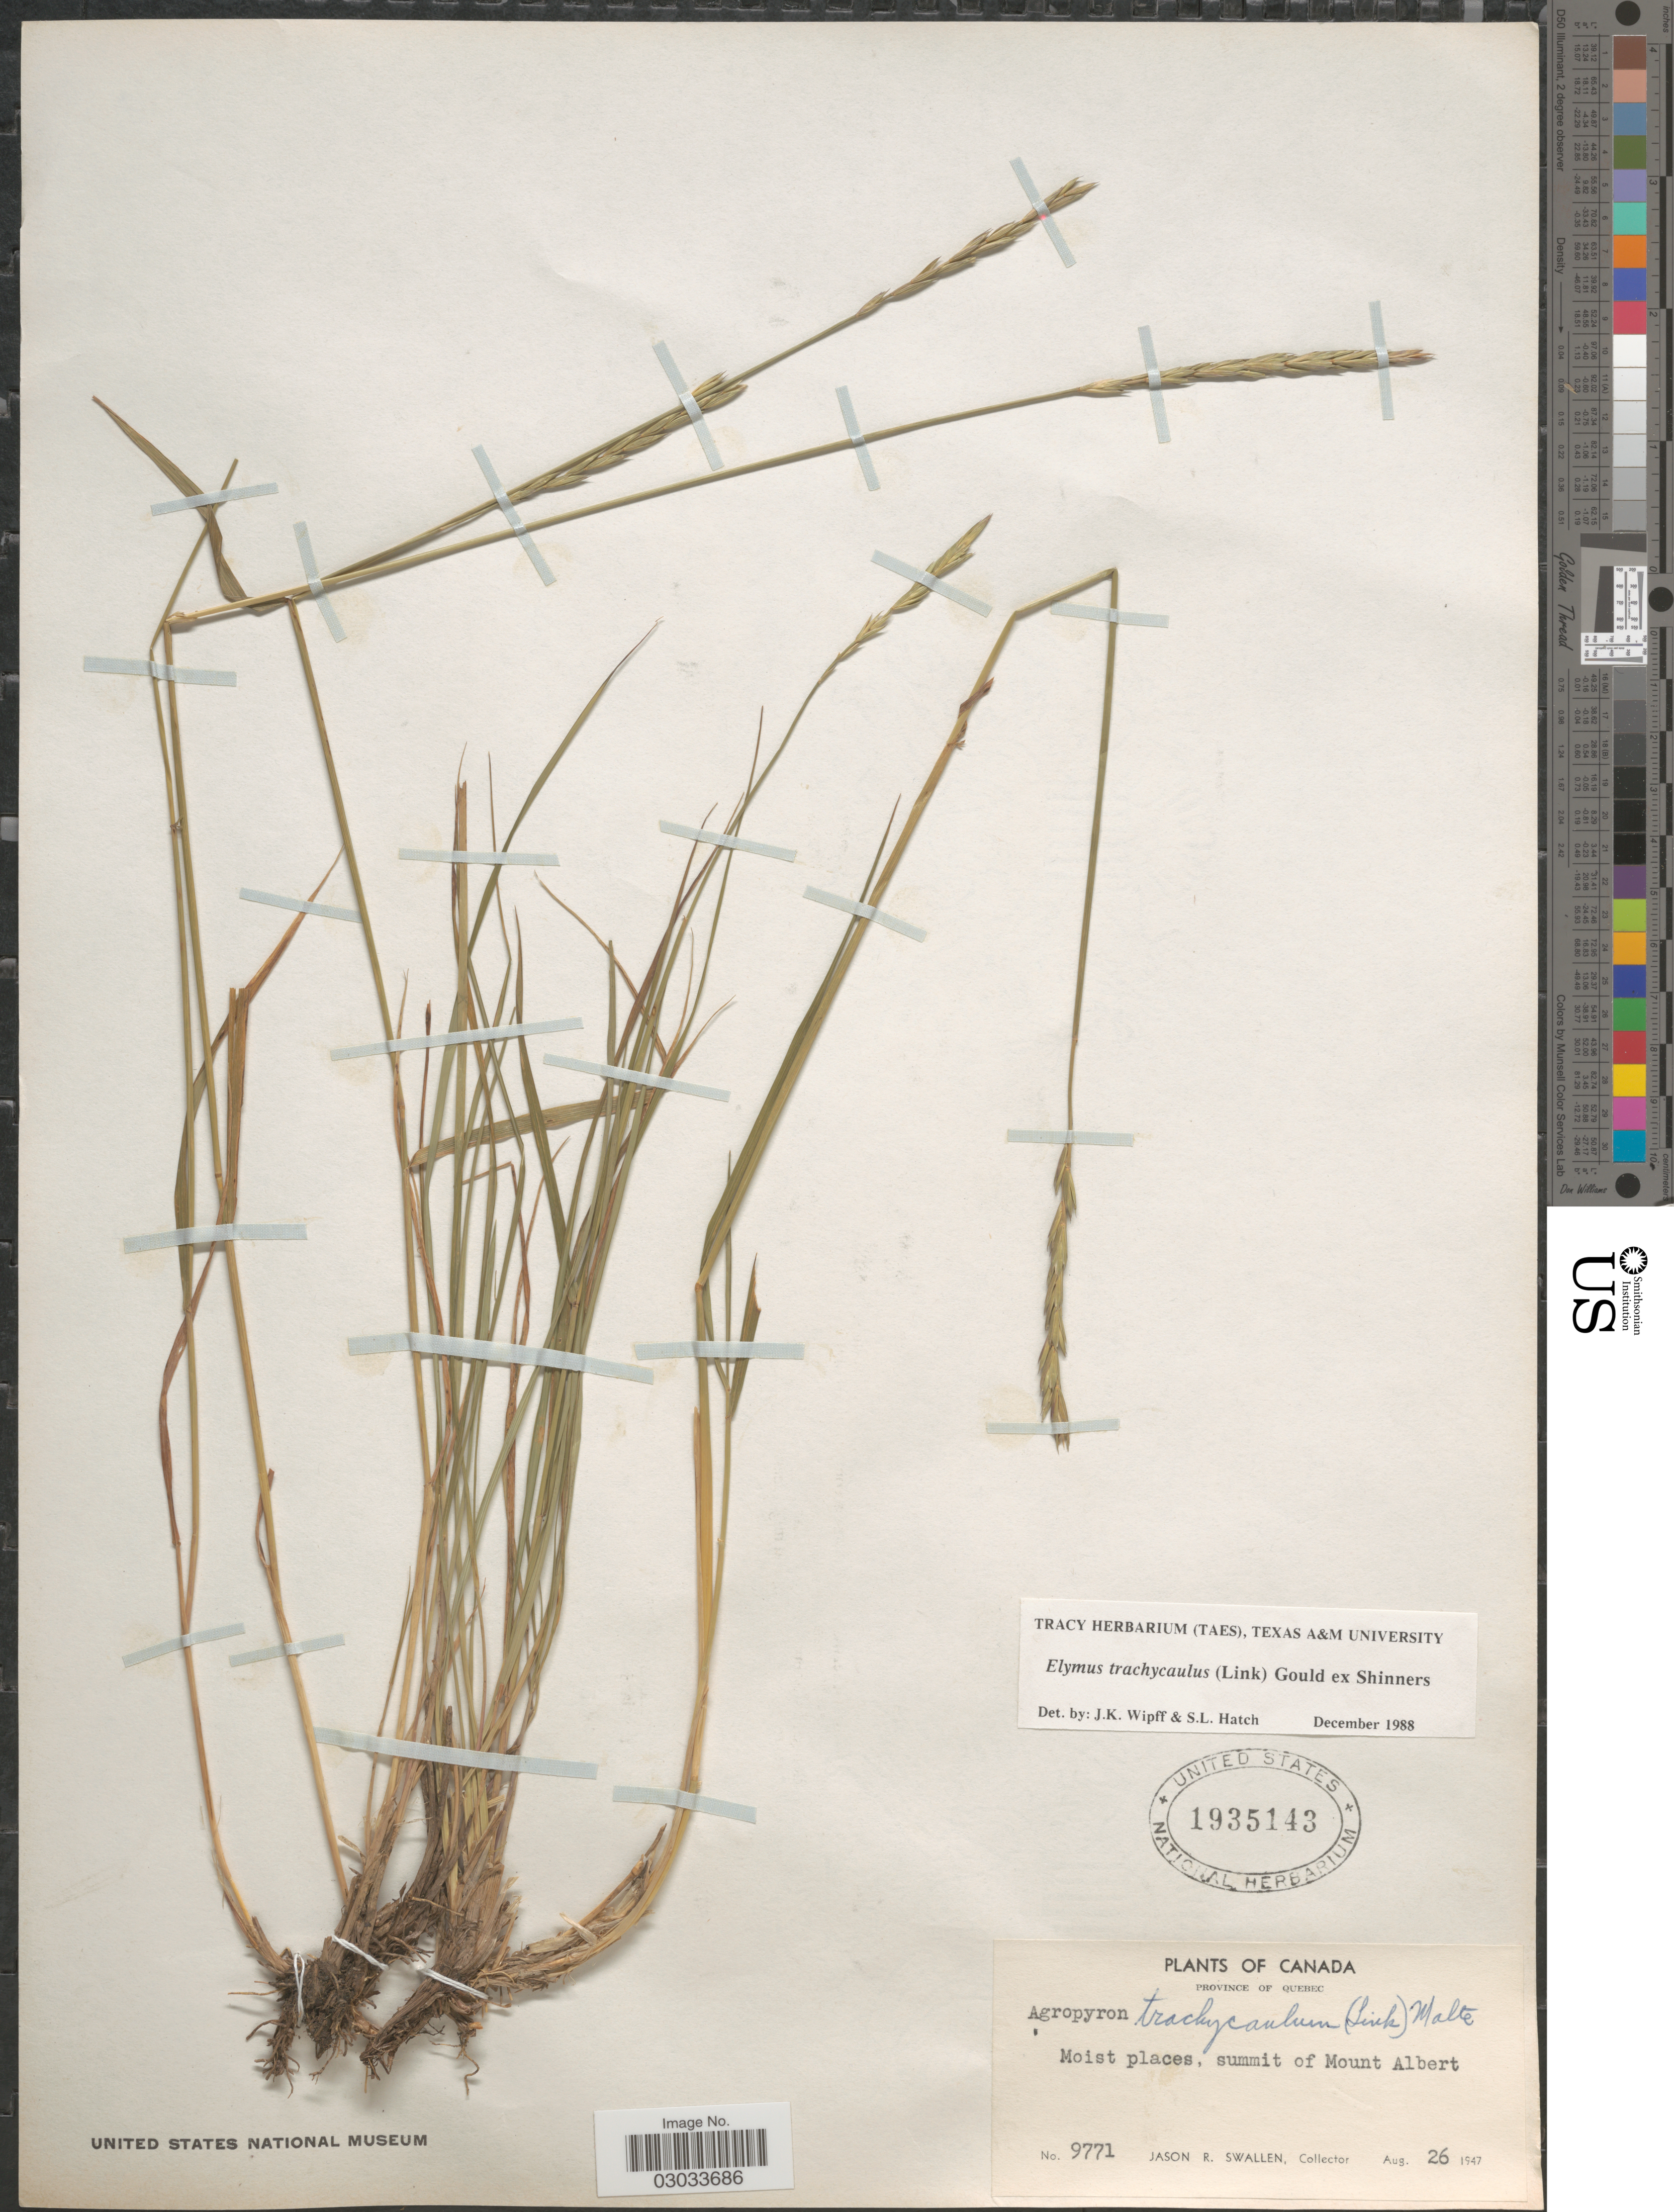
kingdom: Plantae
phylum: Tracheophyta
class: Liliopsida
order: Poales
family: Poaceae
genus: Elymus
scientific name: Elymus trachycaulus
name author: (Link) Gould ex Shinners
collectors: J. R. Swallen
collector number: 9771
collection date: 1947-08-26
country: Canada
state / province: Quebec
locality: Moist places, summit of Mount Albert.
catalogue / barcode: US 1935143